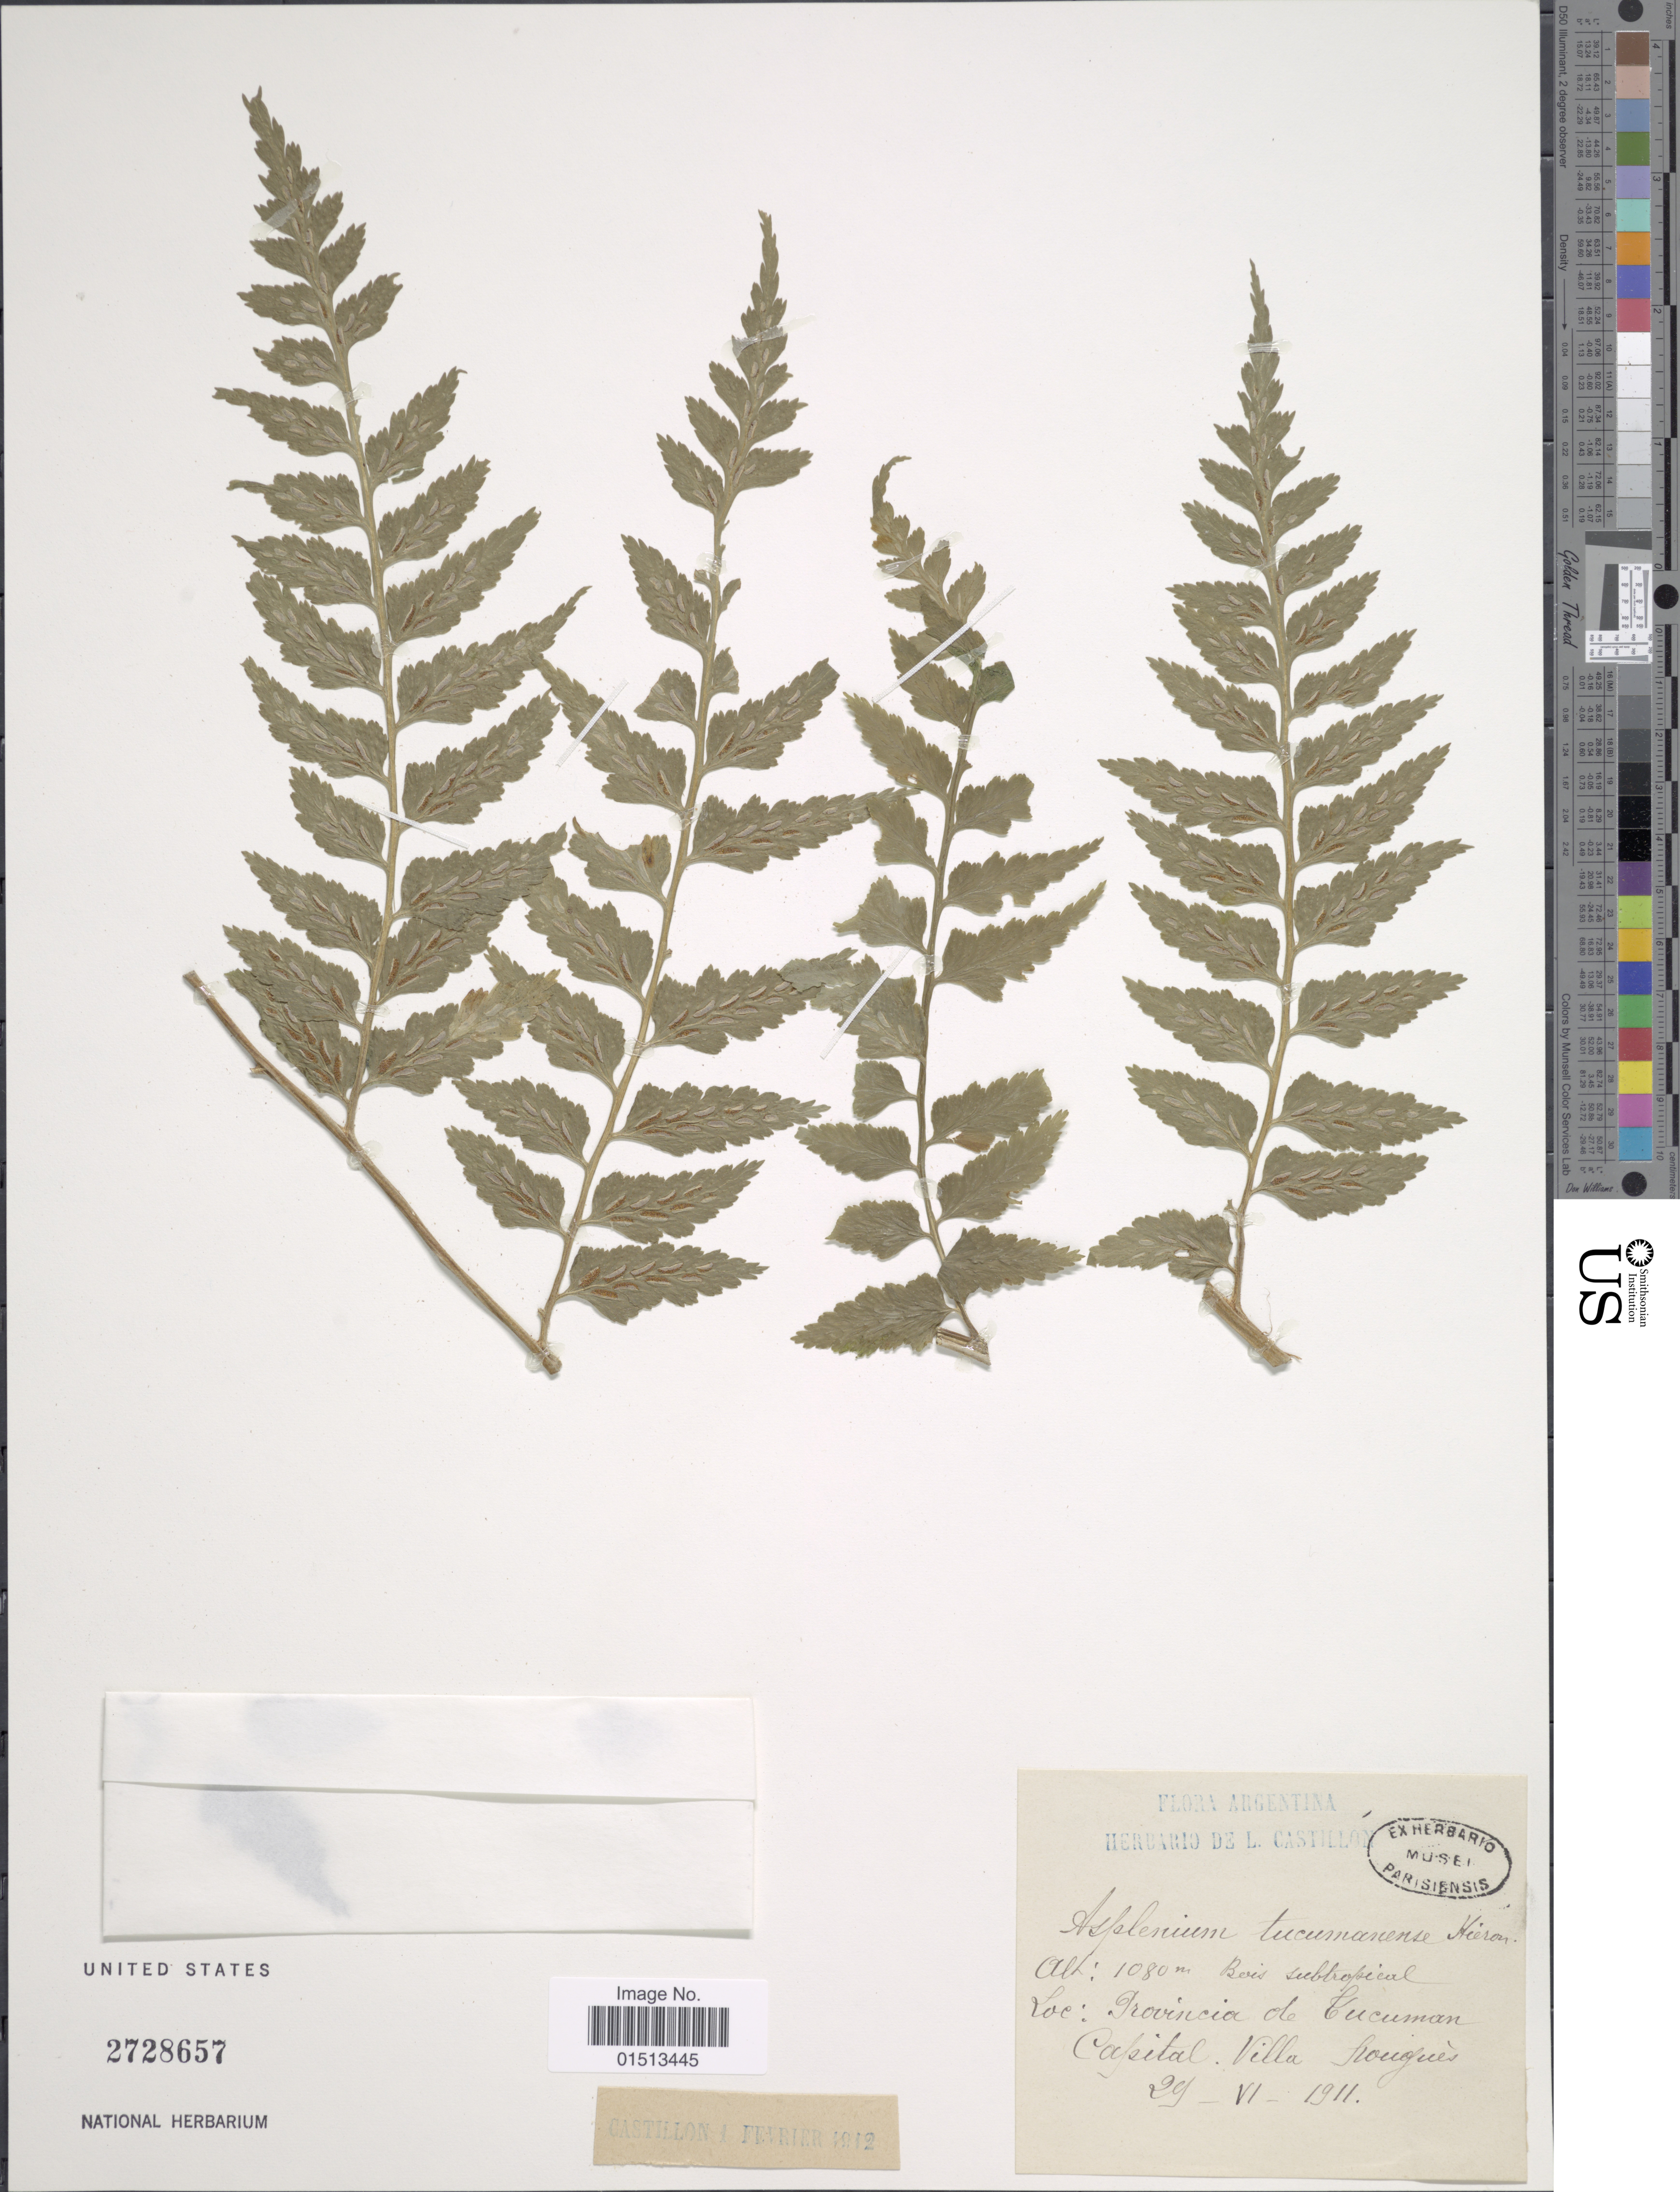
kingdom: Plantae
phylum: Tracheophyta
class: Polypodiopsida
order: Polypodiales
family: Aspleniaceae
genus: Asplenium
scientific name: Asplenium tucumanense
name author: Hieron.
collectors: ex herb. L. Castillon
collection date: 1911-06-29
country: Argentina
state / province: Tucuman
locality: Capital Villa Nougués.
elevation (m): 1080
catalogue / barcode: US 2728657